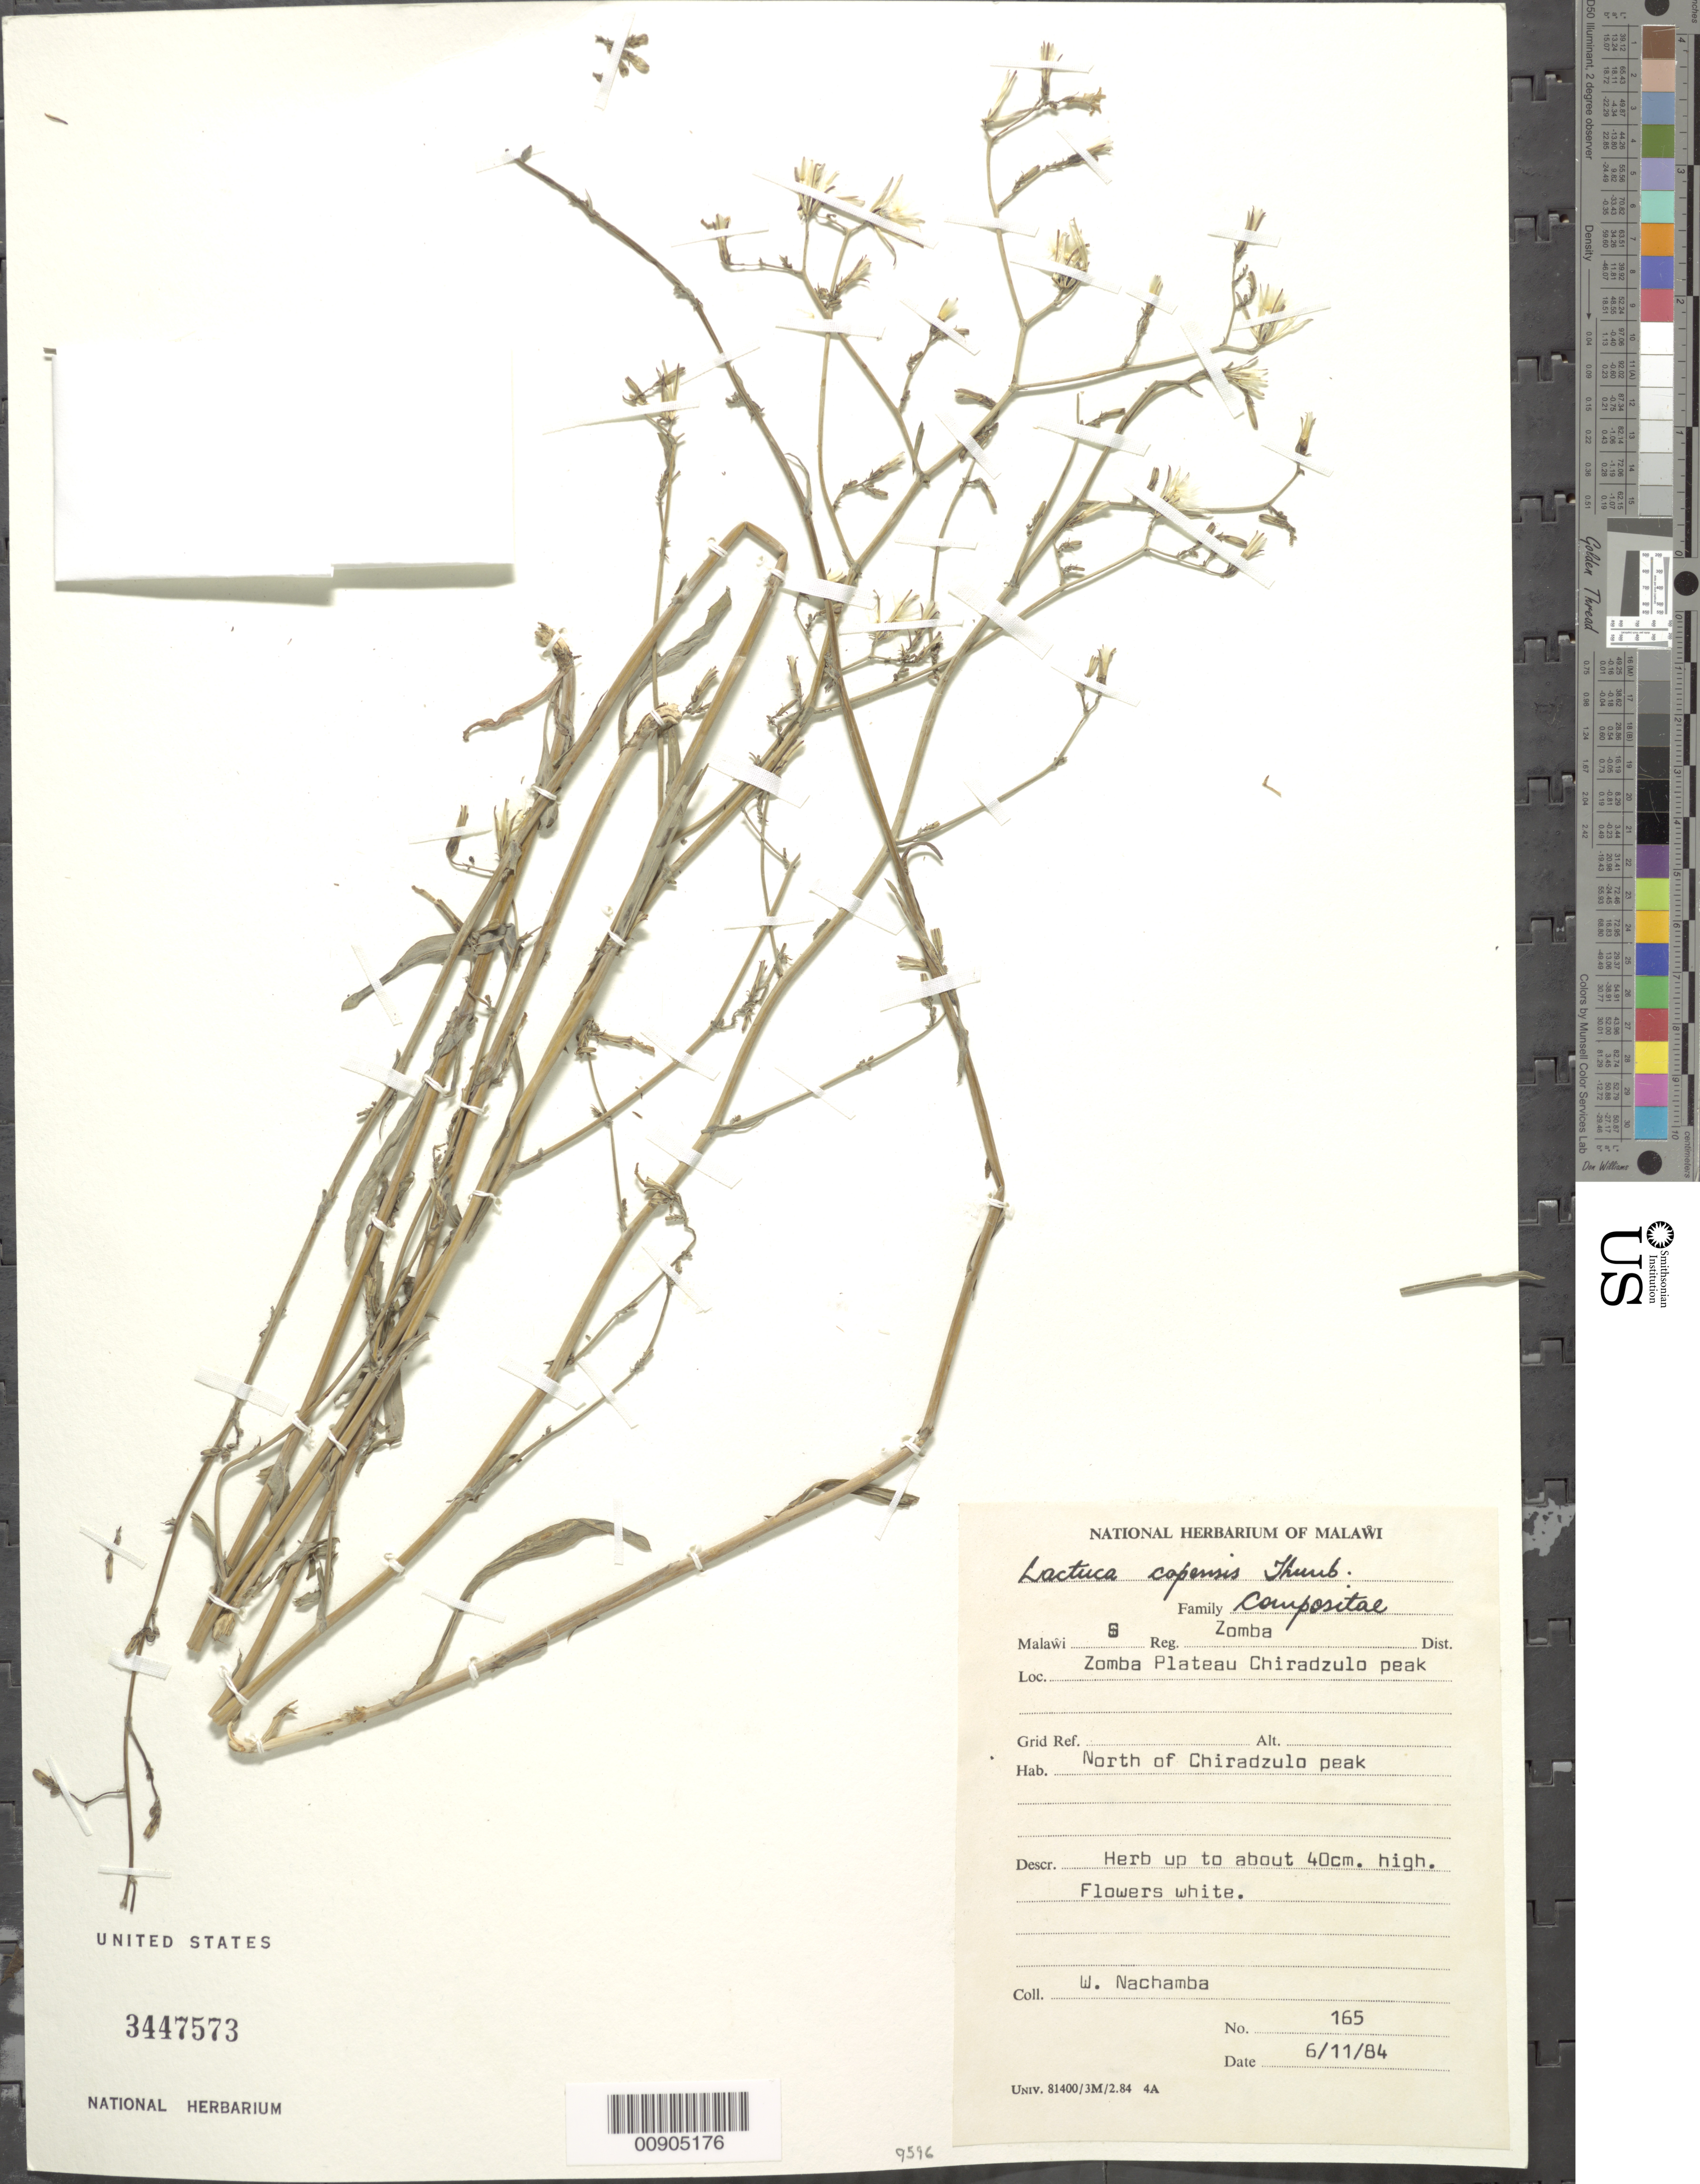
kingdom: Plantae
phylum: Tracheophyta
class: Magnoliopsida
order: Asterales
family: Asteraceae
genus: Lactuca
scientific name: Lactuca inermis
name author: Forssk.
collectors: W. Nachamba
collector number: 165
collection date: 1984-11-06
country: Malawi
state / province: Southern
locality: Zomba Dist., Zomba Plateau, N of Chiradzulo peak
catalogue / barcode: US 3447573